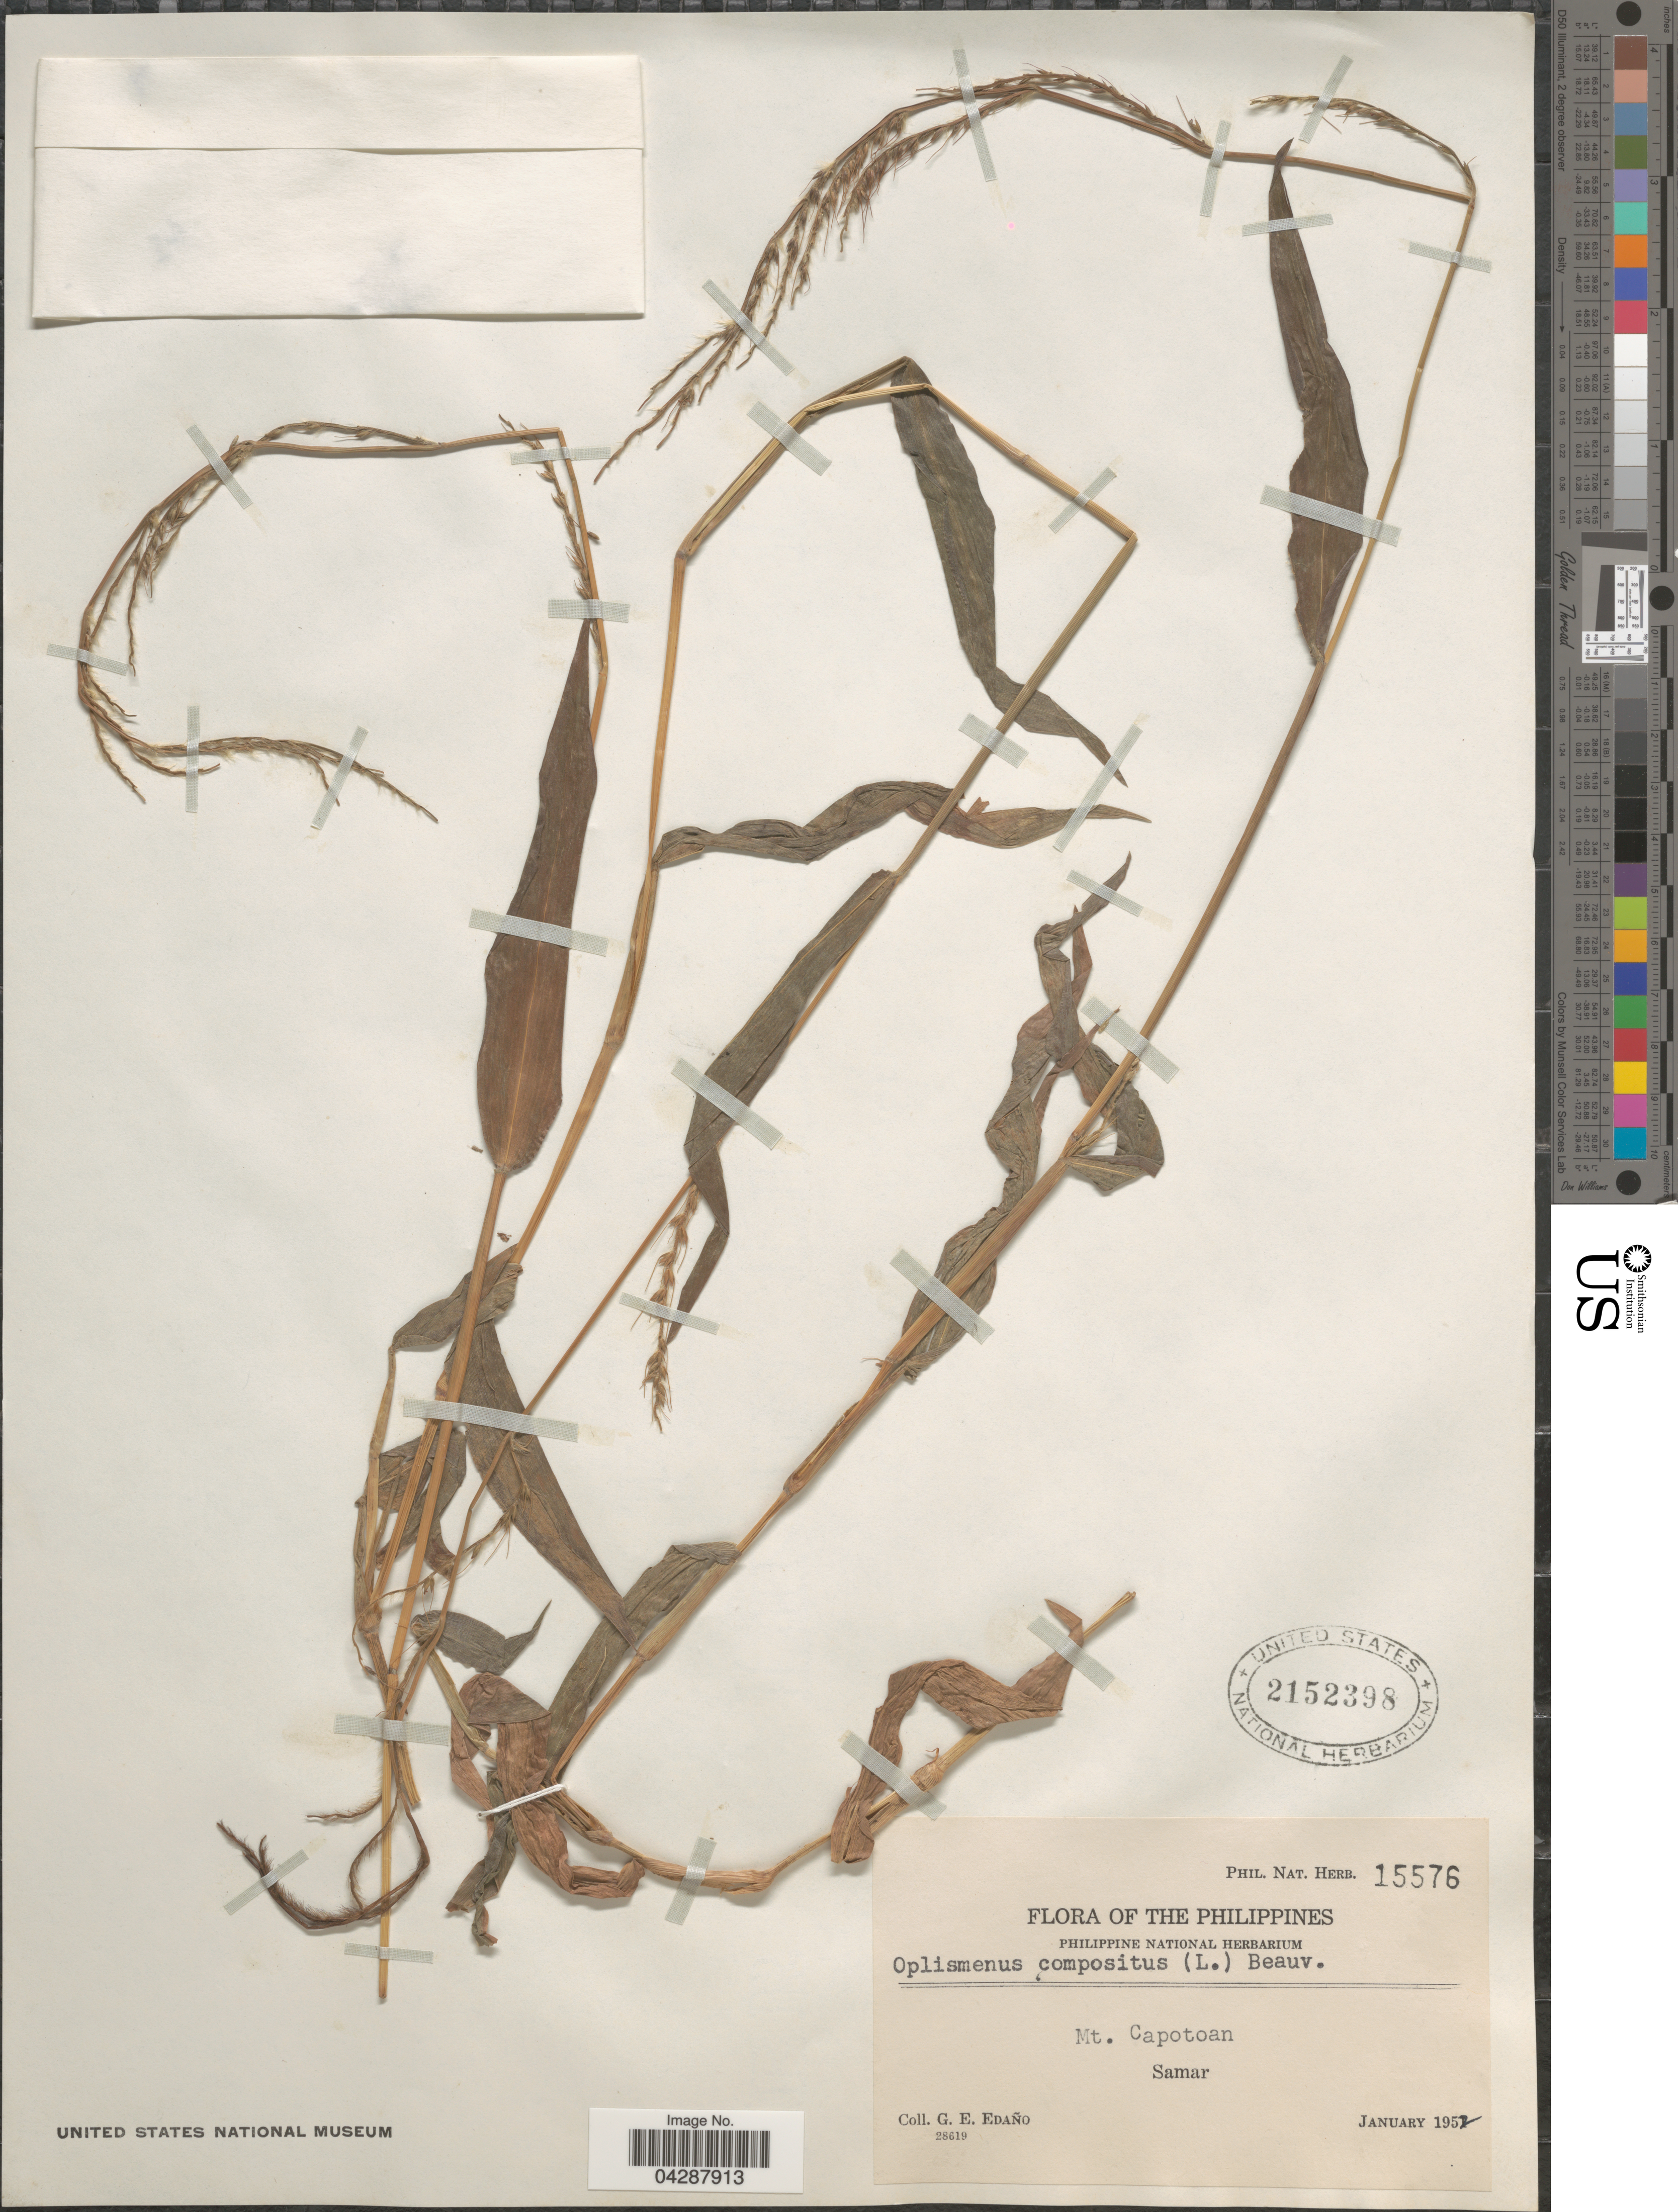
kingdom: Plantae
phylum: Tracheophyta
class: Liliopsida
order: Poales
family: Poaceae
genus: Oplismenus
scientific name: Oplismenus compositus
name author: (L.) P. Beauv.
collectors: G. E. Edaño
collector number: Phil. Nat. Herb. 15576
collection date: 1952-01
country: Philippines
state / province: Eastern Visayas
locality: Mt. Capotoan. Samar.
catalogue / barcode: US 2152398